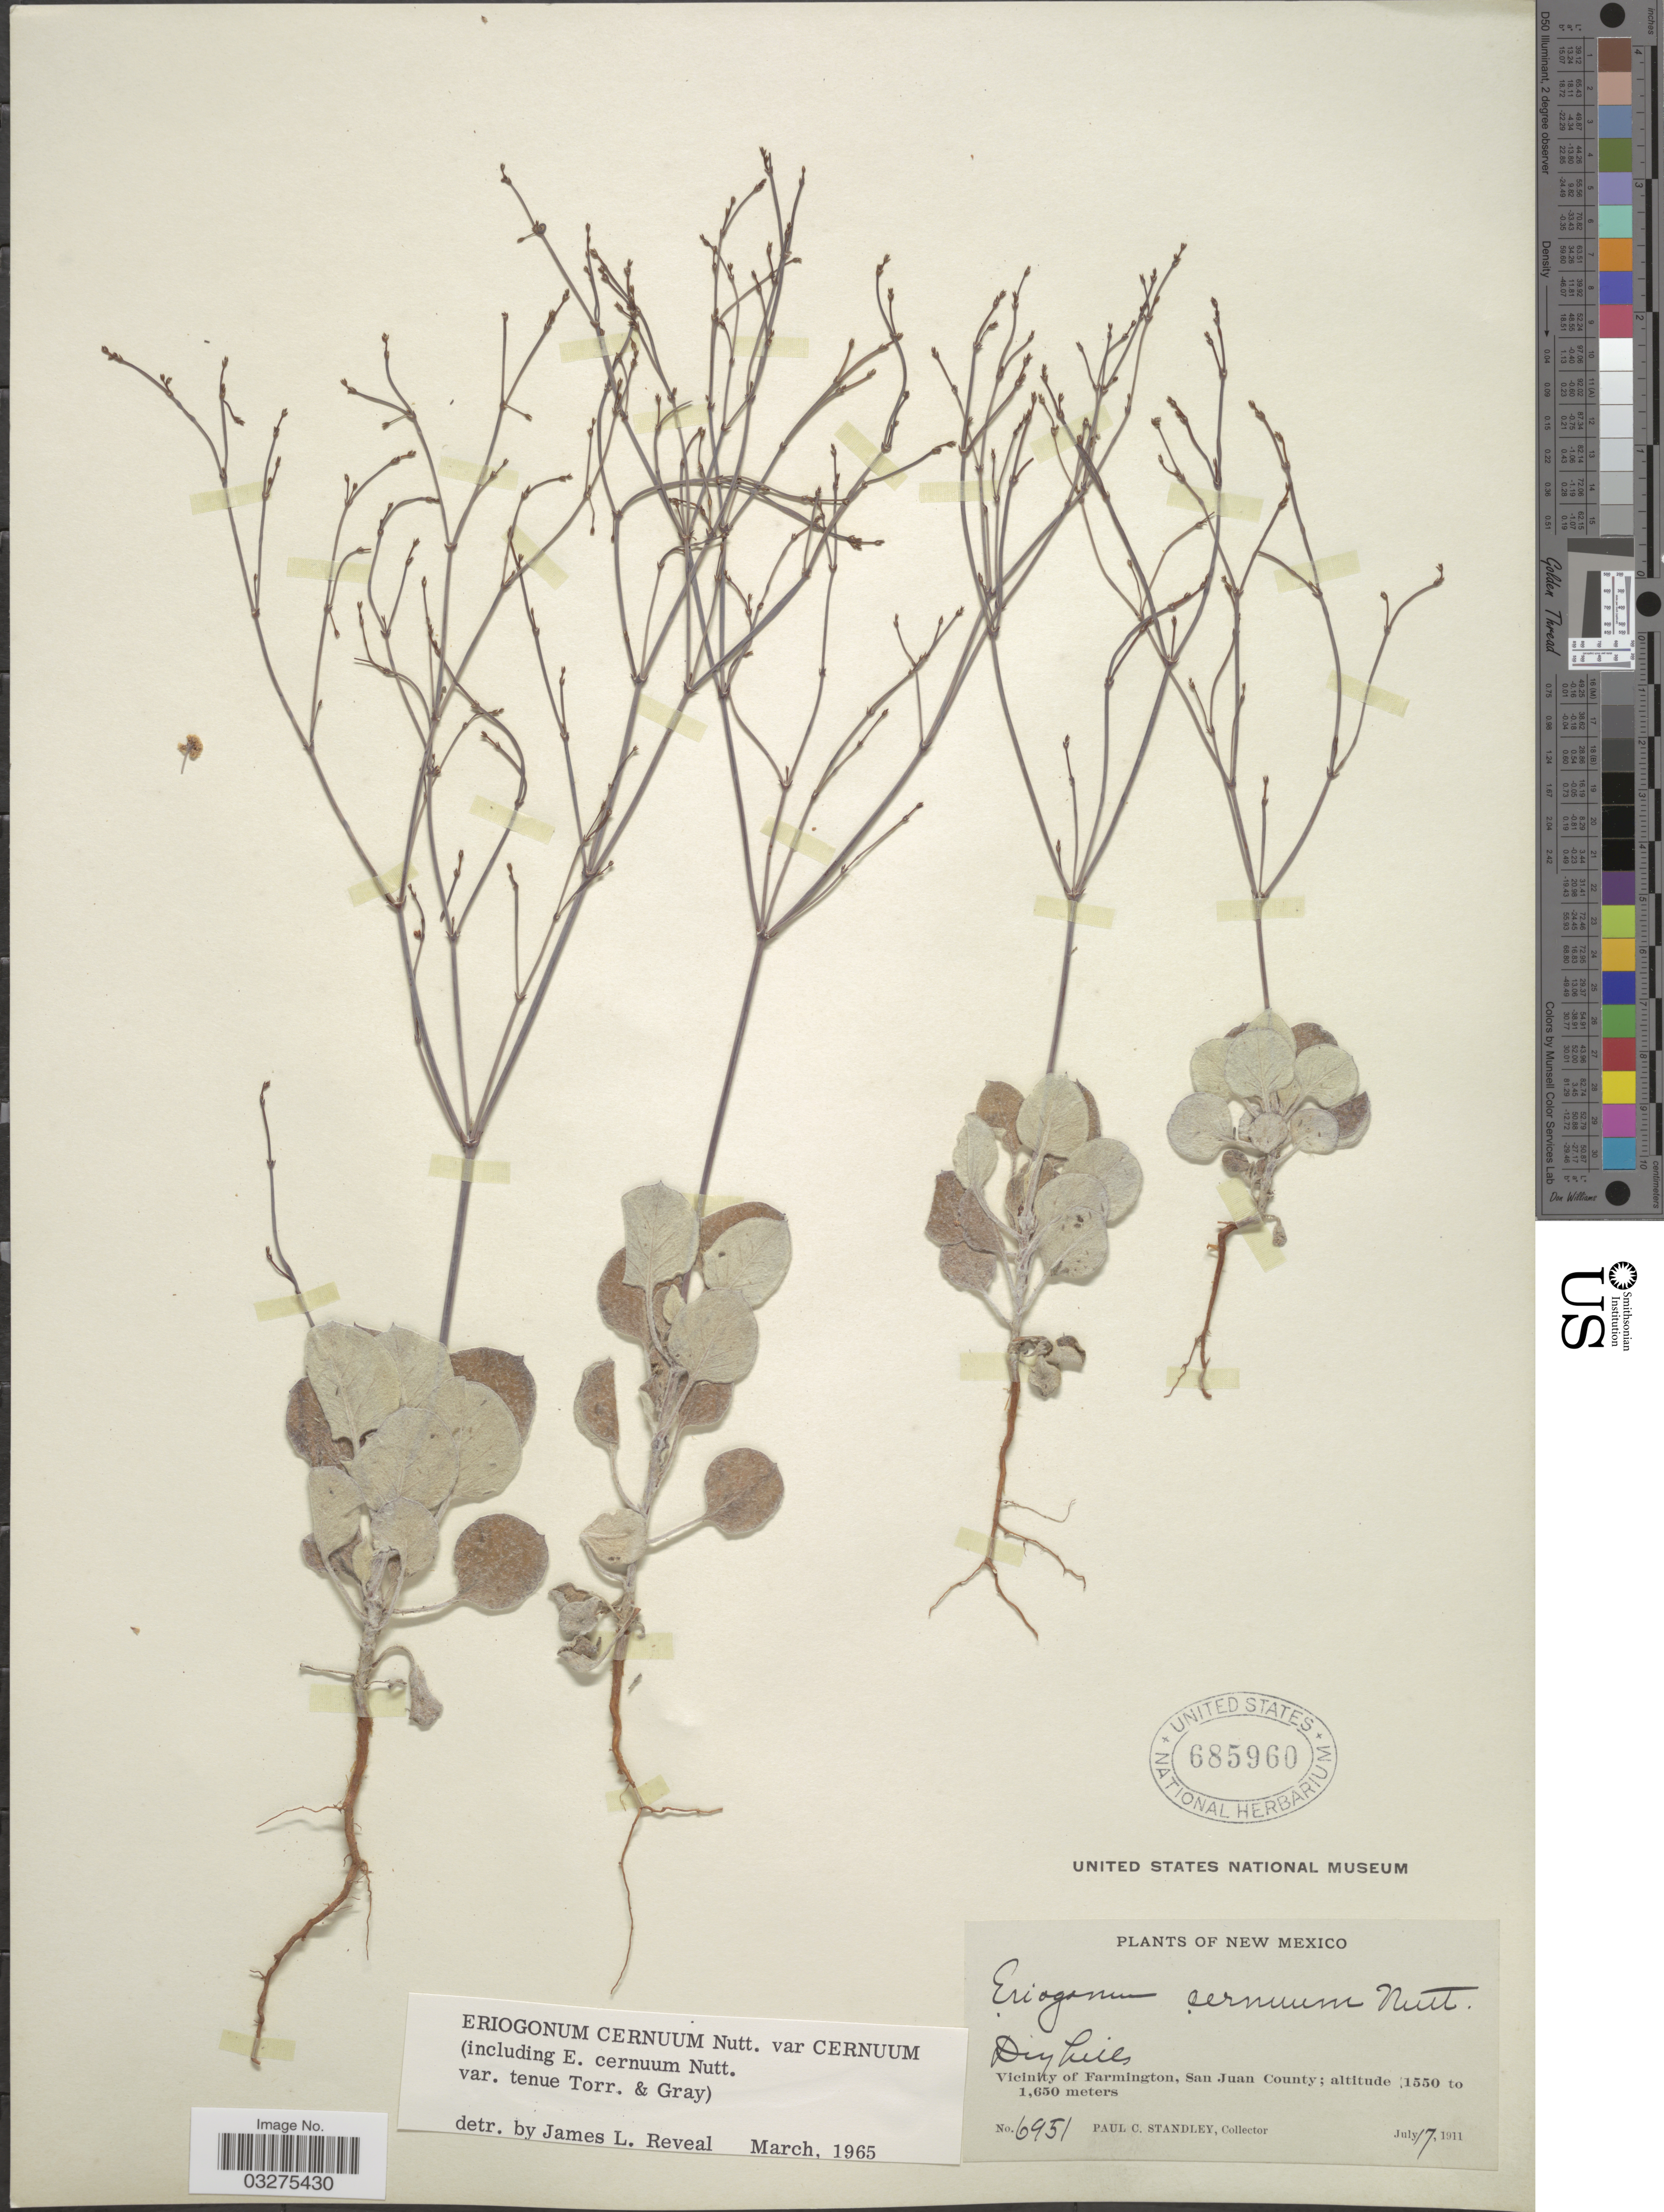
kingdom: Plantae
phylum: Tracheophyta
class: Magnoliopsida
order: Caryophyllales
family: Polygonaceae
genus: Eriogonum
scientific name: Eriogonum cernuum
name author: Nutt.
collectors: P. C. Standley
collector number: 6951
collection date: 1911-07-17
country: United States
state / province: New Mexico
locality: Vicinity of Farmington, San Juan County.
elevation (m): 1550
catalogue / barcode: US 685960